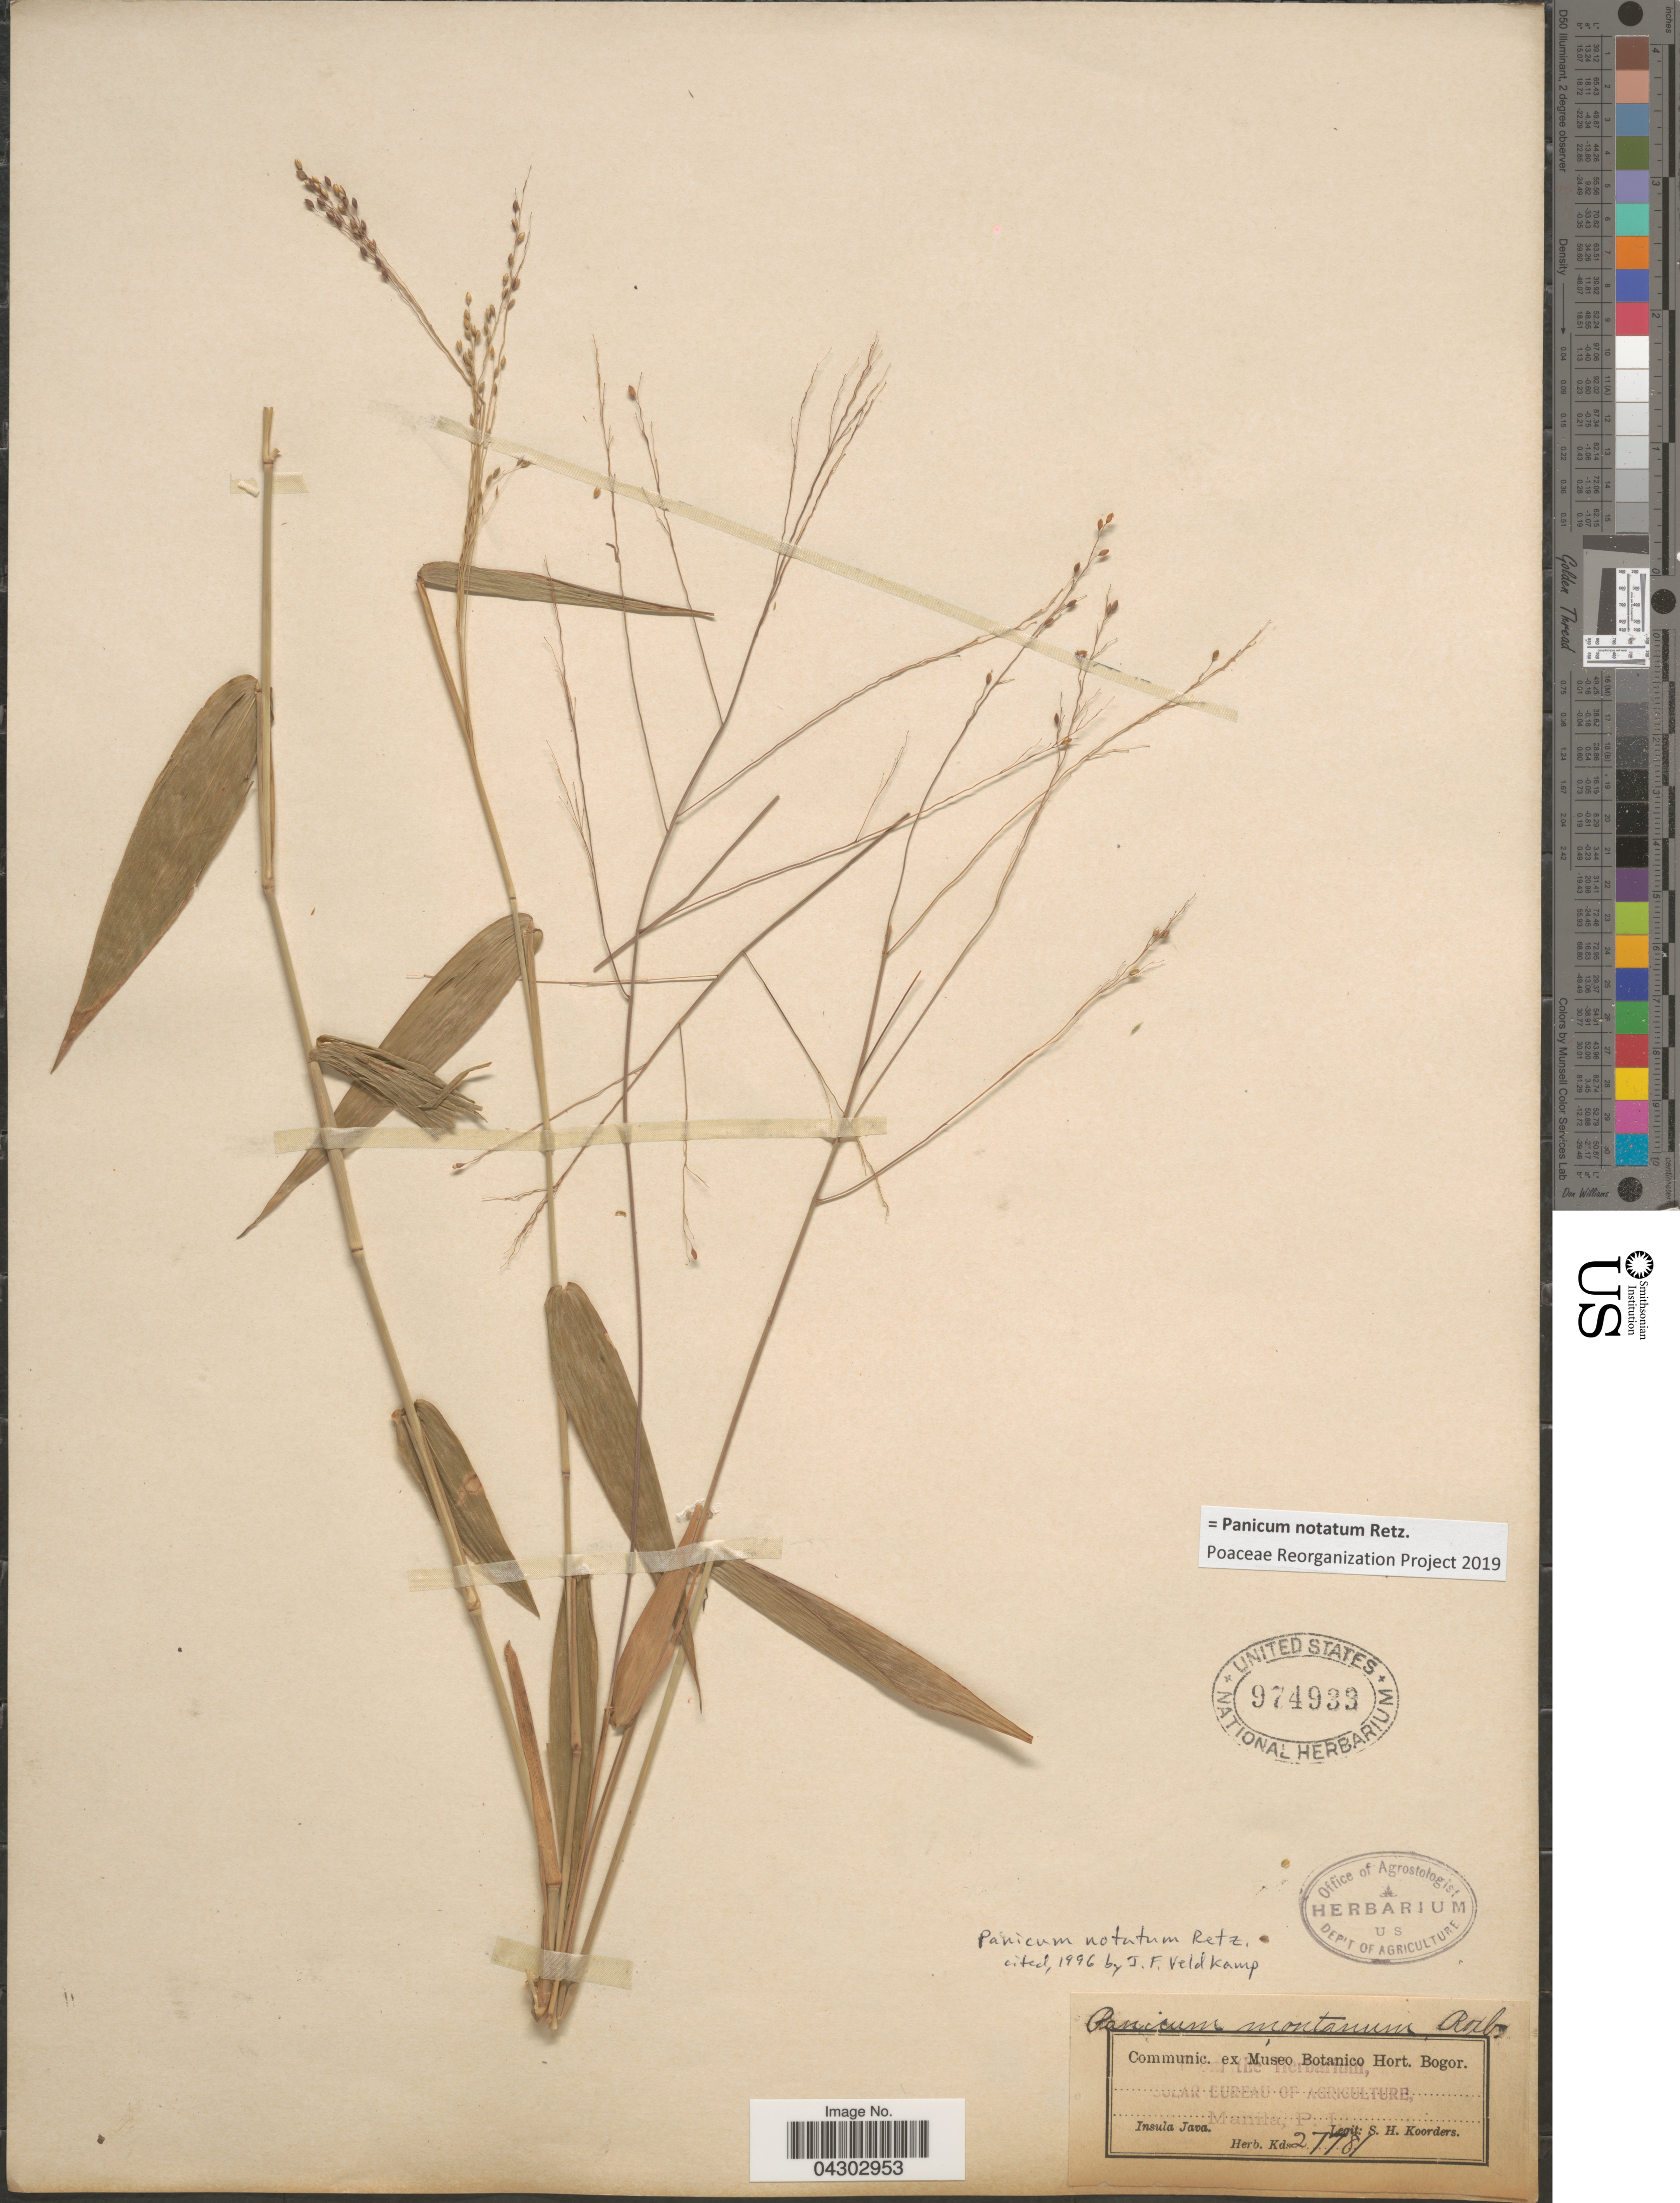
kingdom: Plantae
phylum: Tracheophyta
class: Liliopsida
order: Poales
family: Poaceae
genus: Panicum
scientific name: Panicum notatum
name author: Retz.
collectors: S. H. Koorders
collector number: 27781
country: Indonesia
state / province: Java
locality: Insula Java.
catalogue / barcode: US 974933